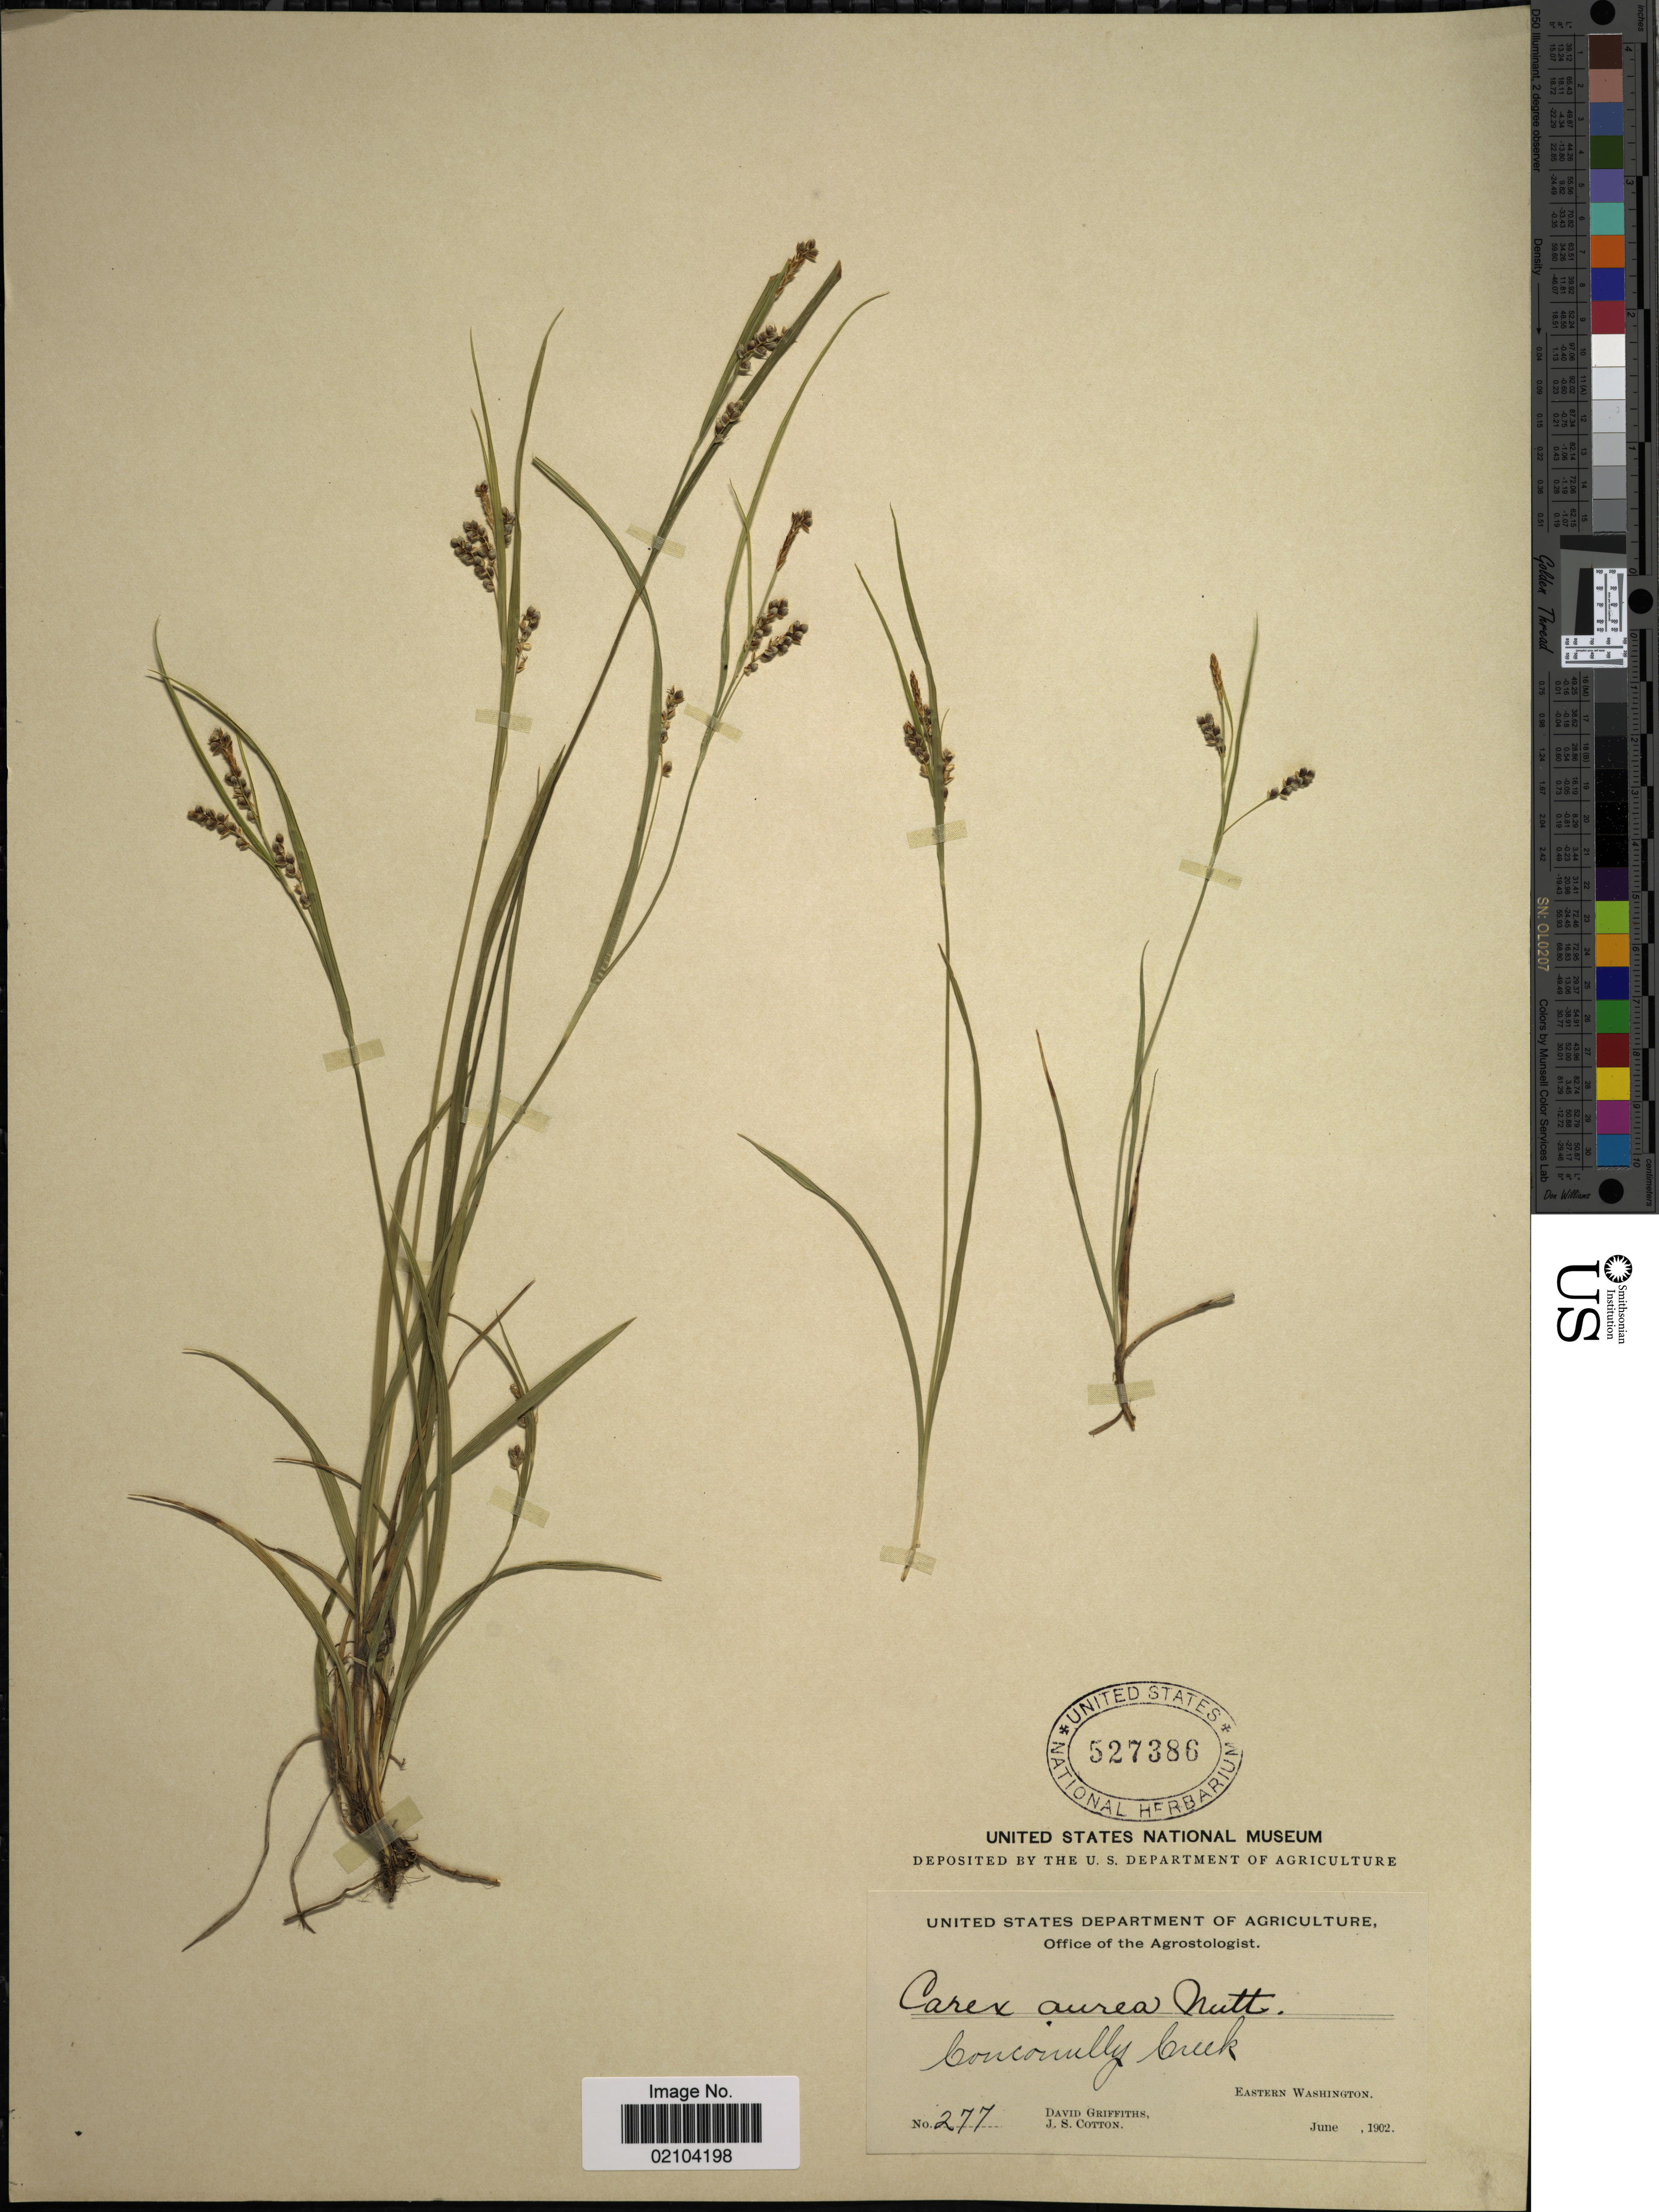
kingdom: Plantae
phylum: Tracheophyta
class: Liliopsida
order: Poales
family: Cyperaceae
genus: Carex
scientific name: Carex aurea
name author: Nutt.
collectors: D. Griffiths & J. S. Cotton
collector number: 277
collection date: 1902-06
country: United States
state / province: Washington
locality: Eastern Washington. Conconully Creek.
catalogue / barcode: US 527386